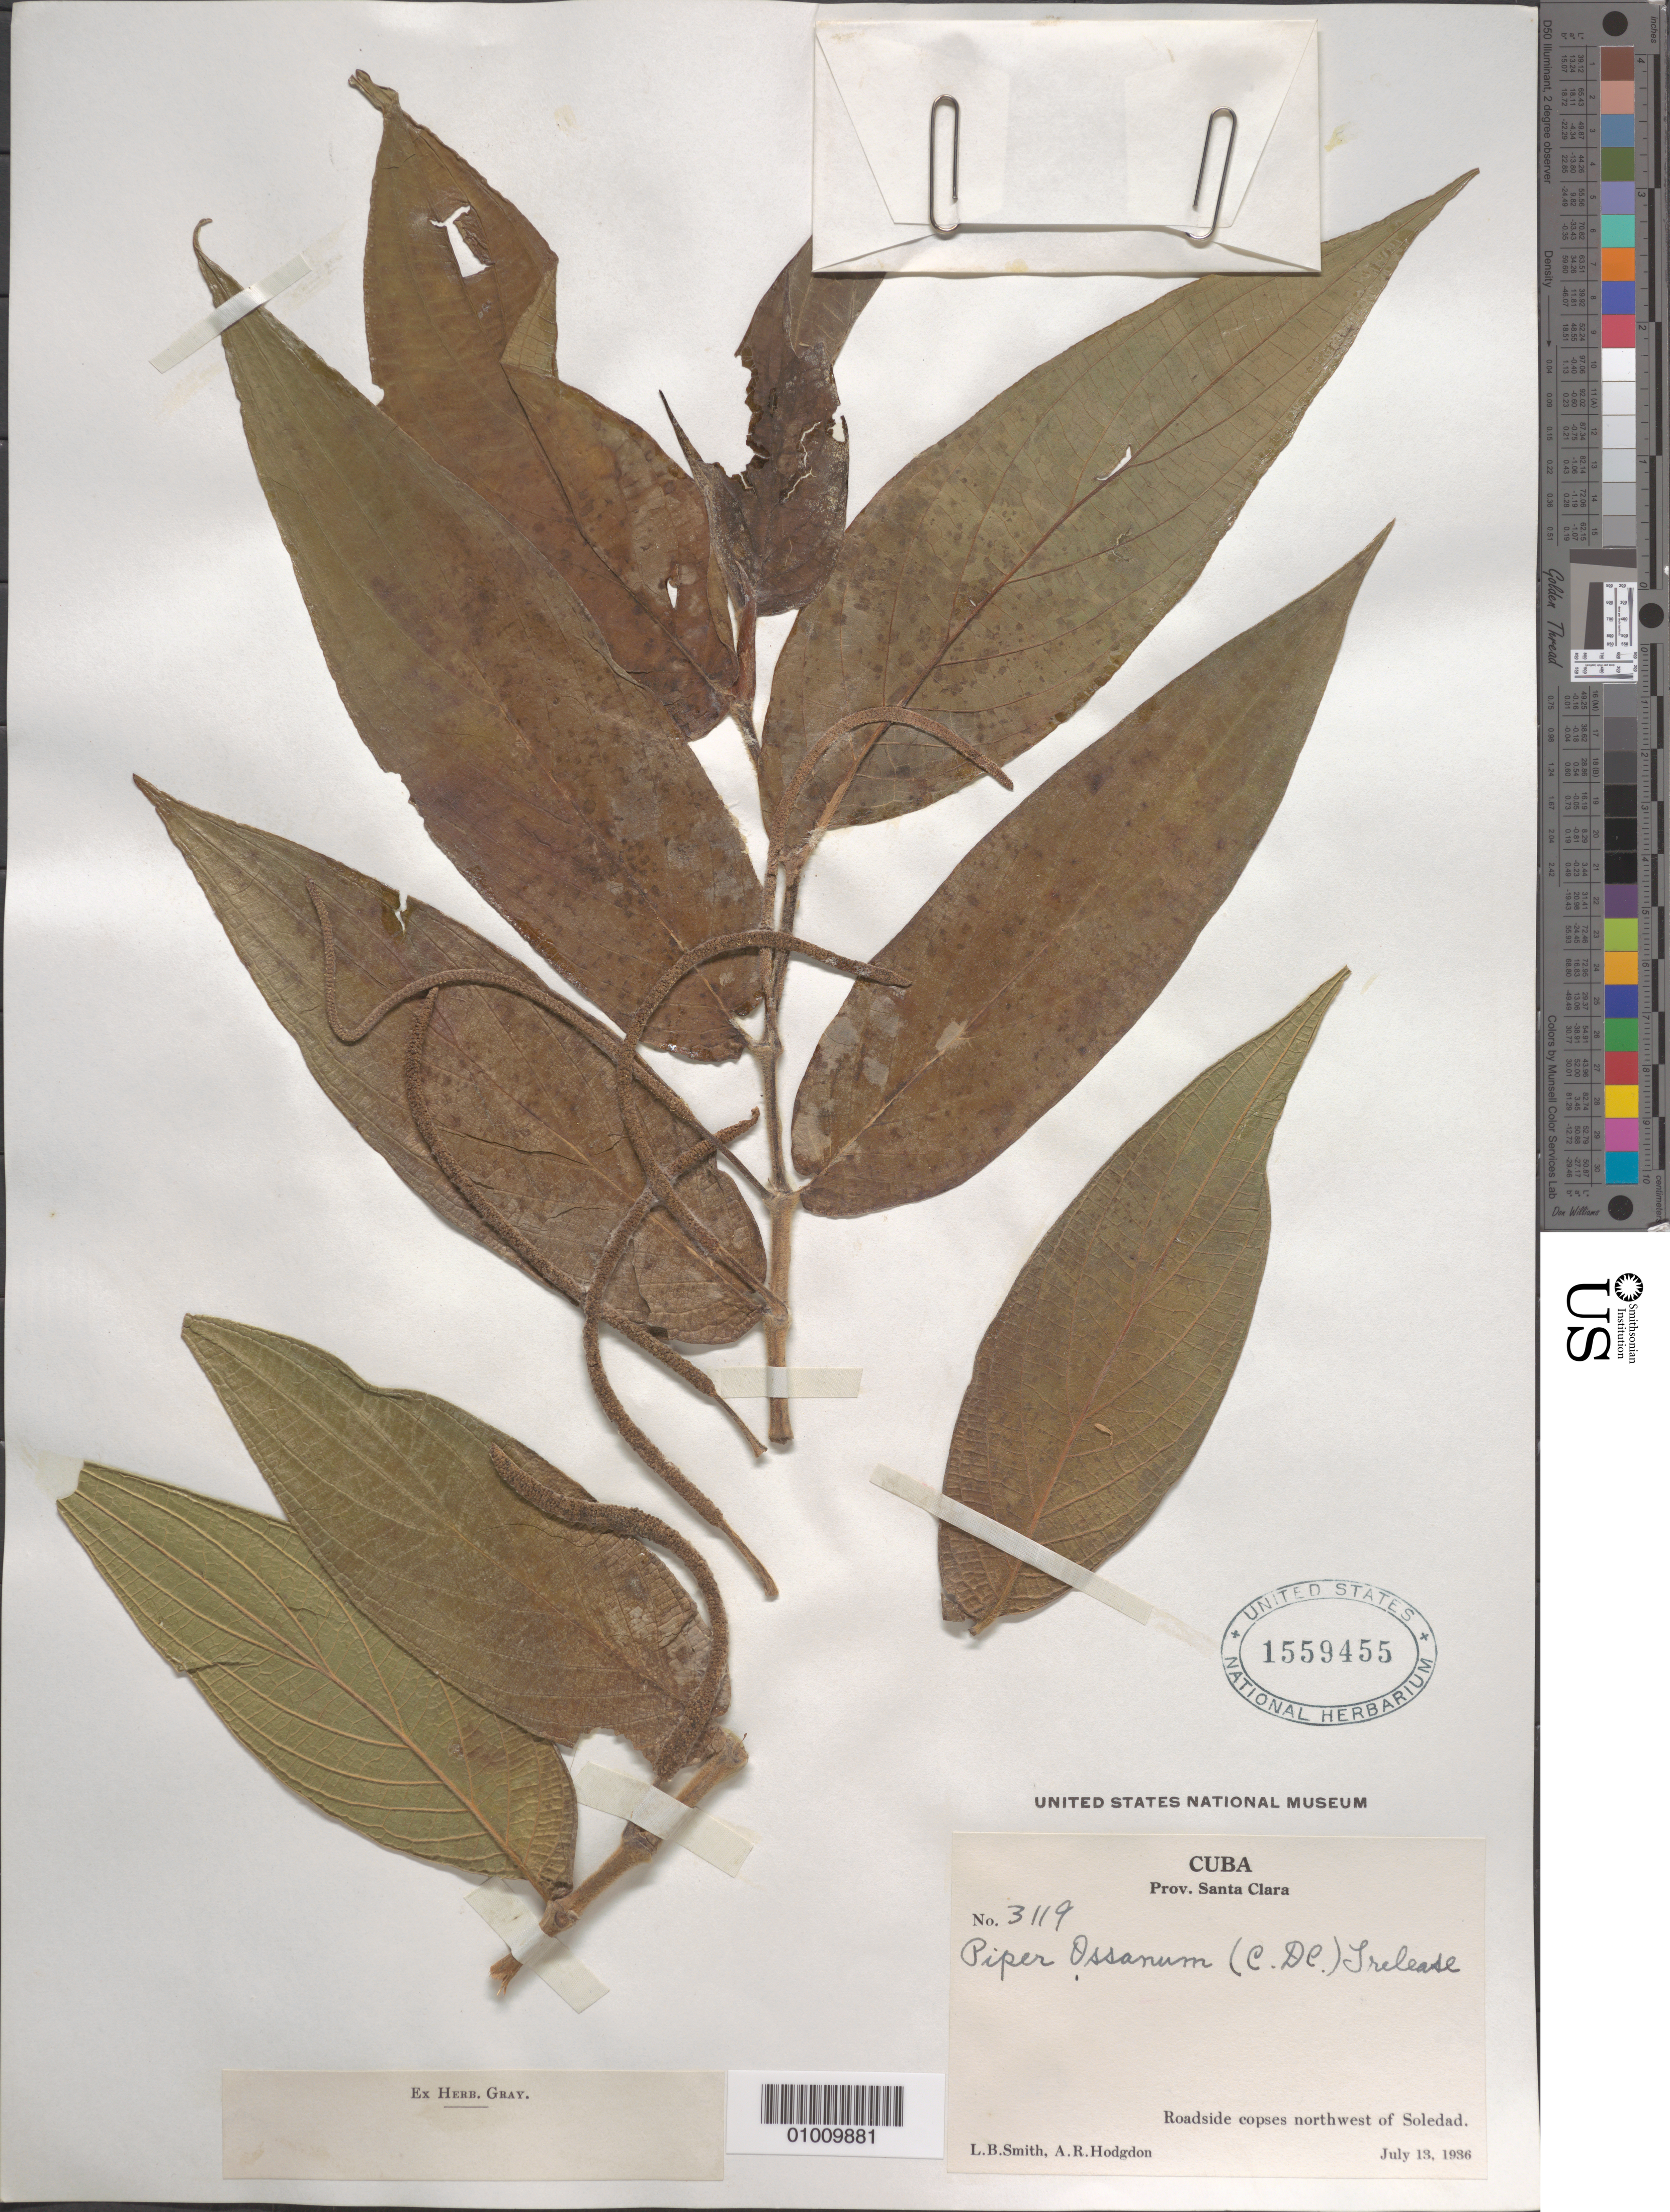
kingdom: Plantae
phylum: Tracheophyta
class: Magnoliopsida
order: Piperales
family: Piperaceae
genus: Piper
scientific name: Piper ossanum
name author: (C. DC.) Trel.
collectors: A. R. Hodgdon & L. Smith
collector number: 3119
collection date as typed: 13 Jul 1936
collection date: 1936-07-13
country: Cuba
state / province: Cienfuegos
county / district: Santa Clara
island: Cuba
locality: Roadside copses NW of Soledad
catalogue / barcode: US 1559455